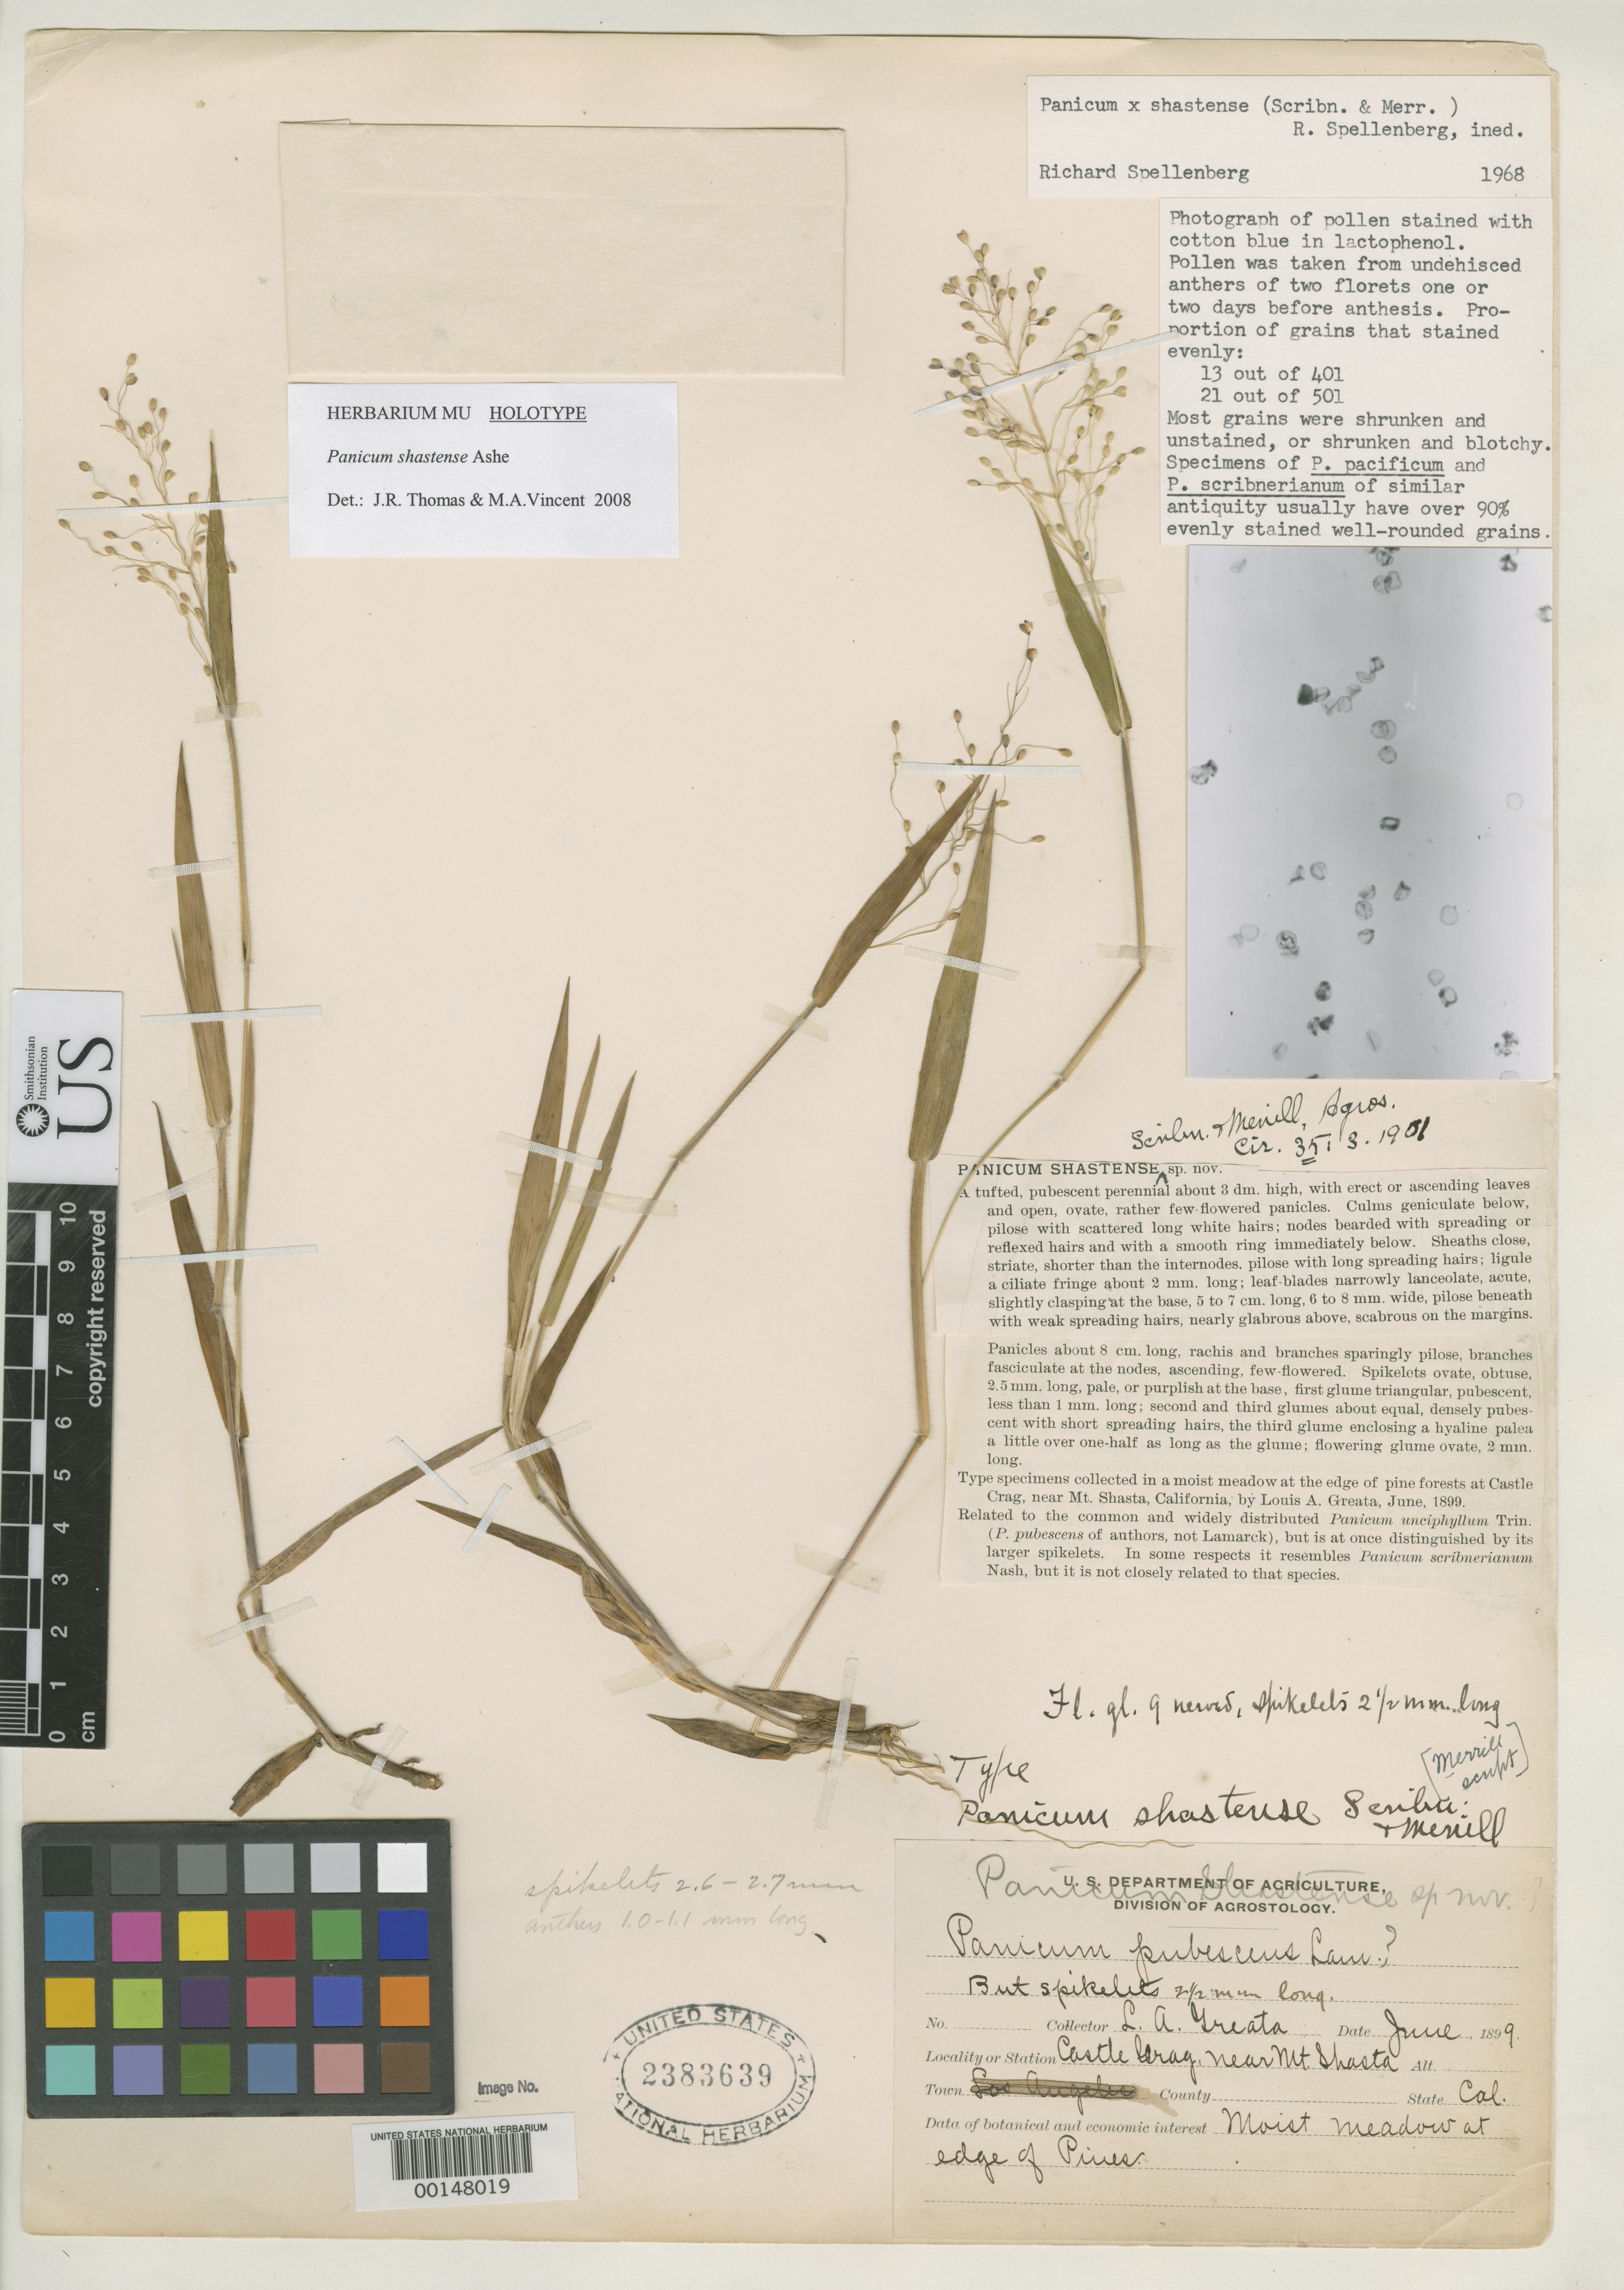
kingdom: Plantae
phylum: Tracheophyta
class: Liliopsida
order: Poales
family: Poaceae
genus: Panicum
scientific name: Panicum shastense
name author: Scribn. & Merr.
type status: Holotype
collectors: L. Greata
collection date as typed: Jun 1899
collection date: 1899-06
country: United States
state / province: California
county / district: Shasta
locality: Castle Crag near Mt. Shasta.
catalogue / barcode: US 2383639